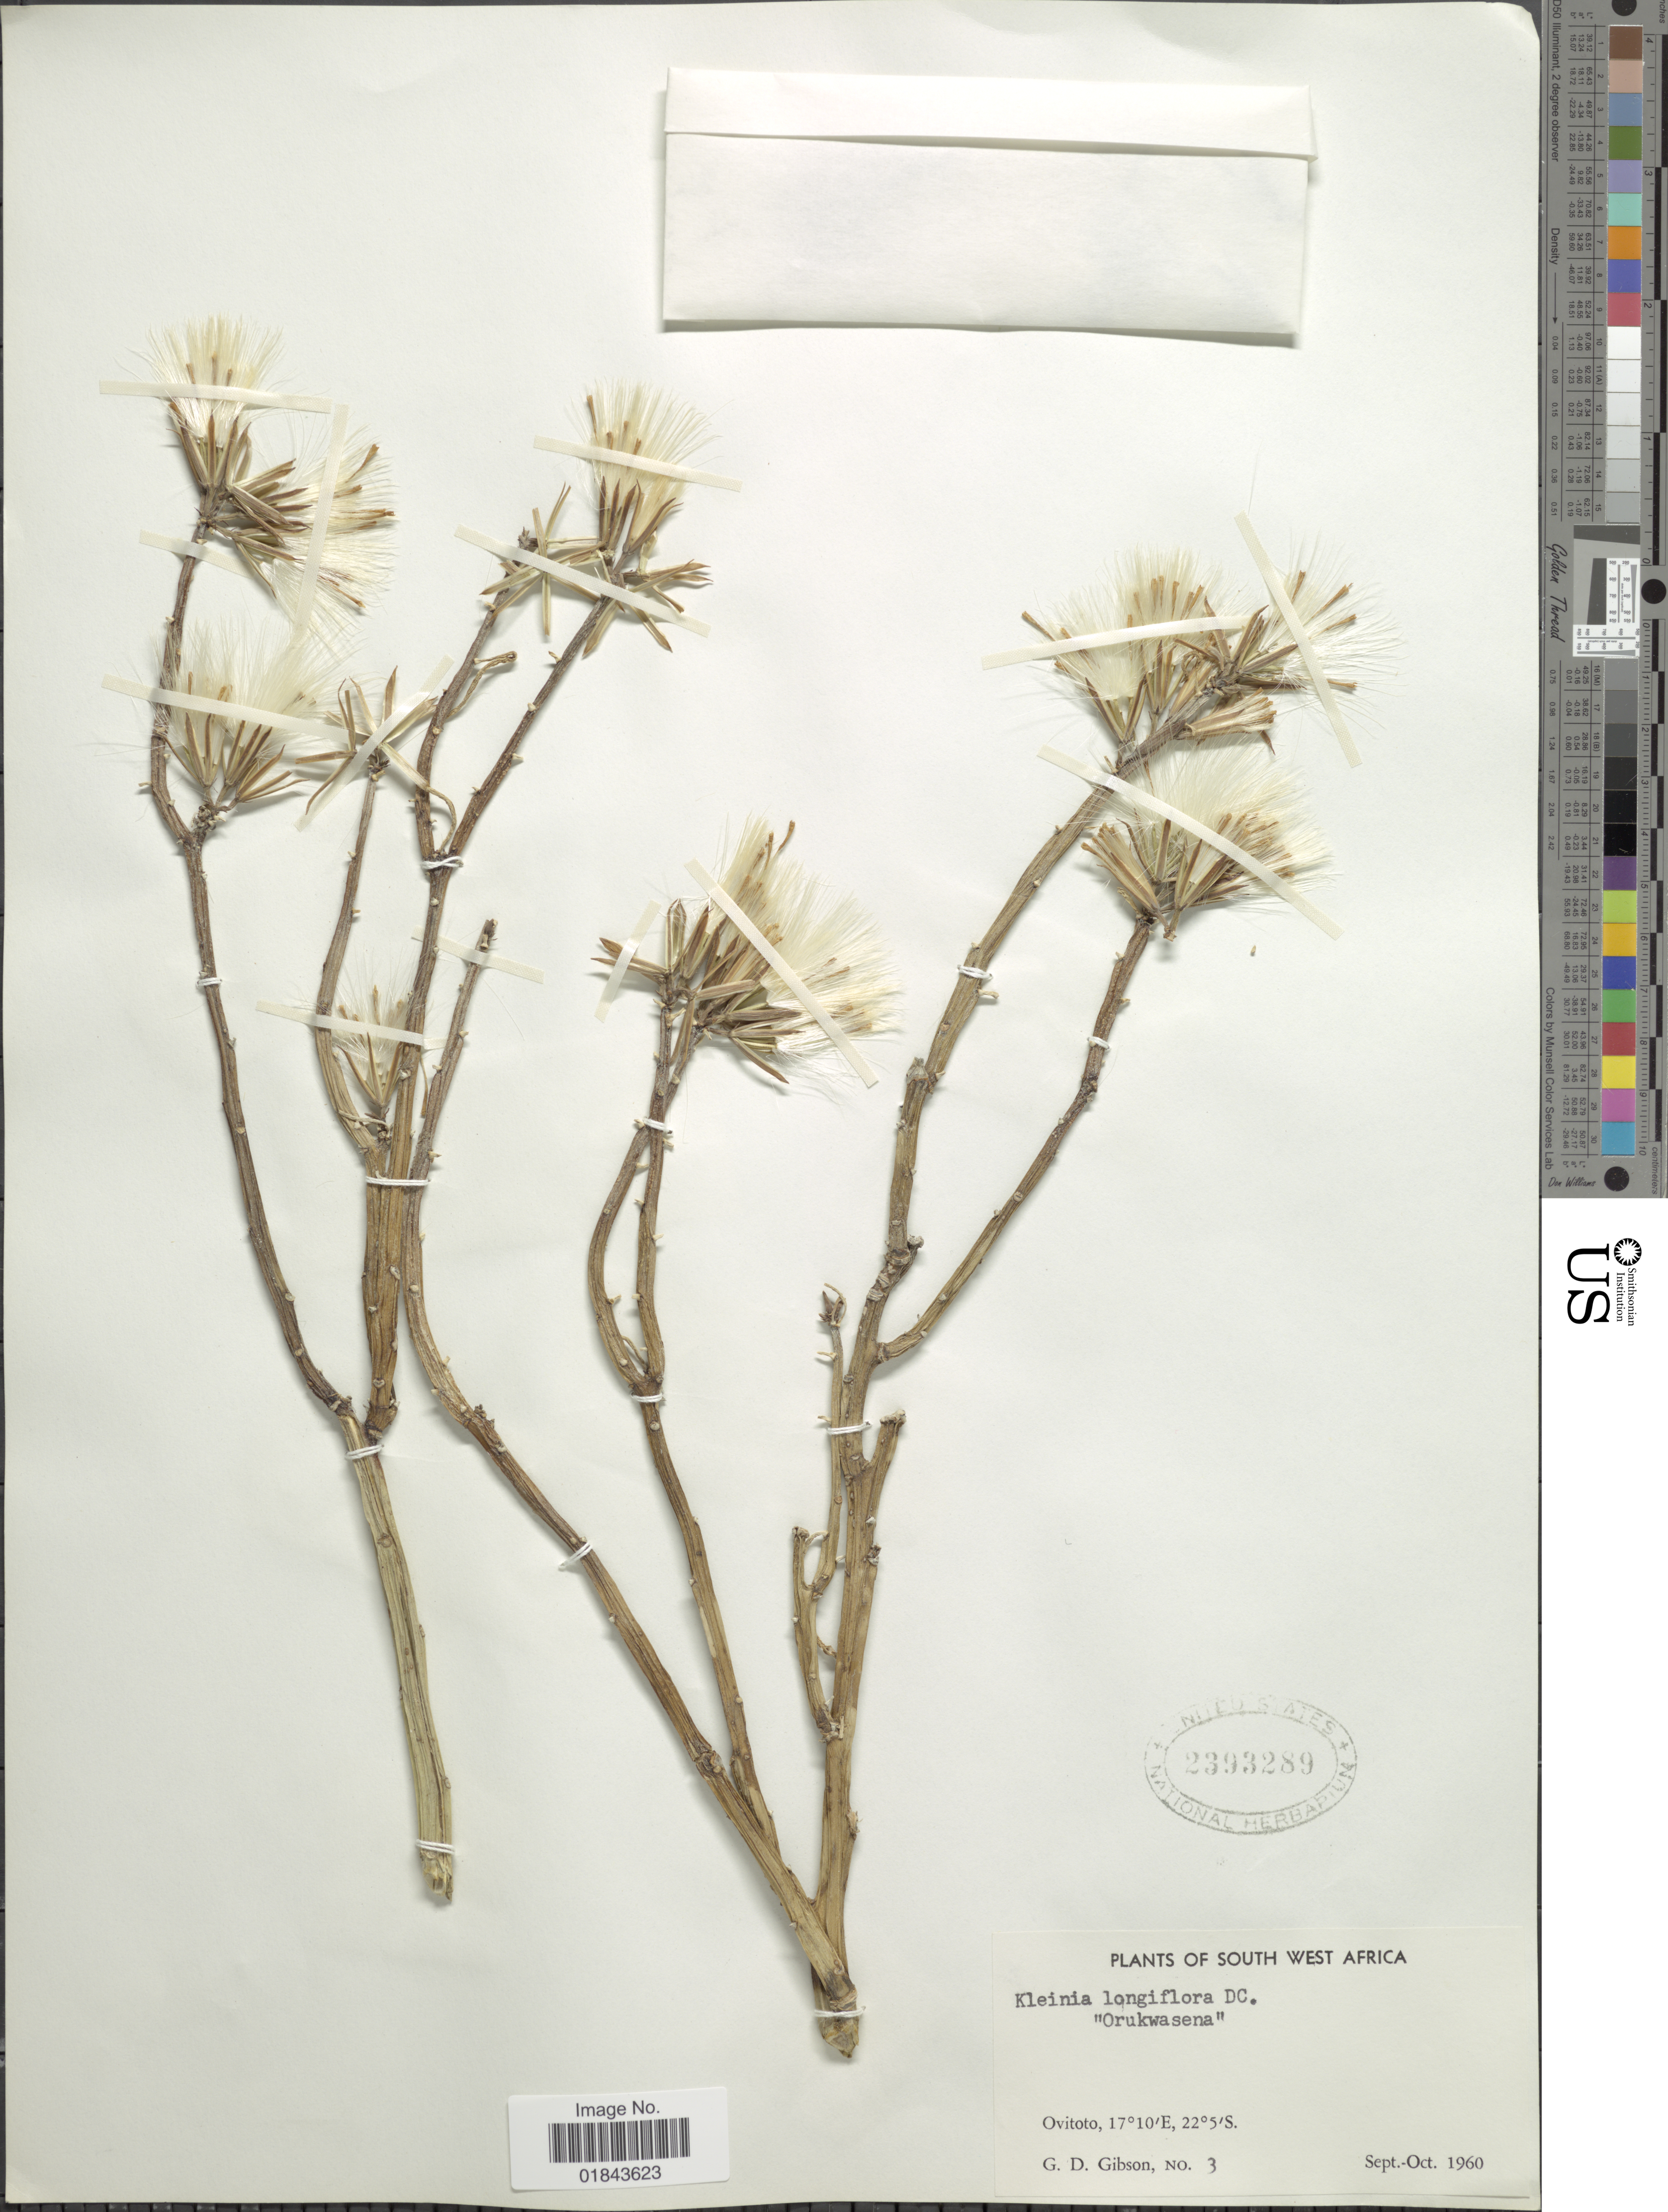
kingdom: Plantae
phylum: Tracheophyta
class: Magnoliopsida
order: Asterales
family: Asteraceae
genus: Kleinia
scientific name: Kleinia longiflora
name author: DC.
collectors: G. D. Gibson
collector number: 3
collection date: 1960-09/1960-10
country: Namibia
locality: South West Africa, Ovitoto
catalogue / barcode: US 2393289